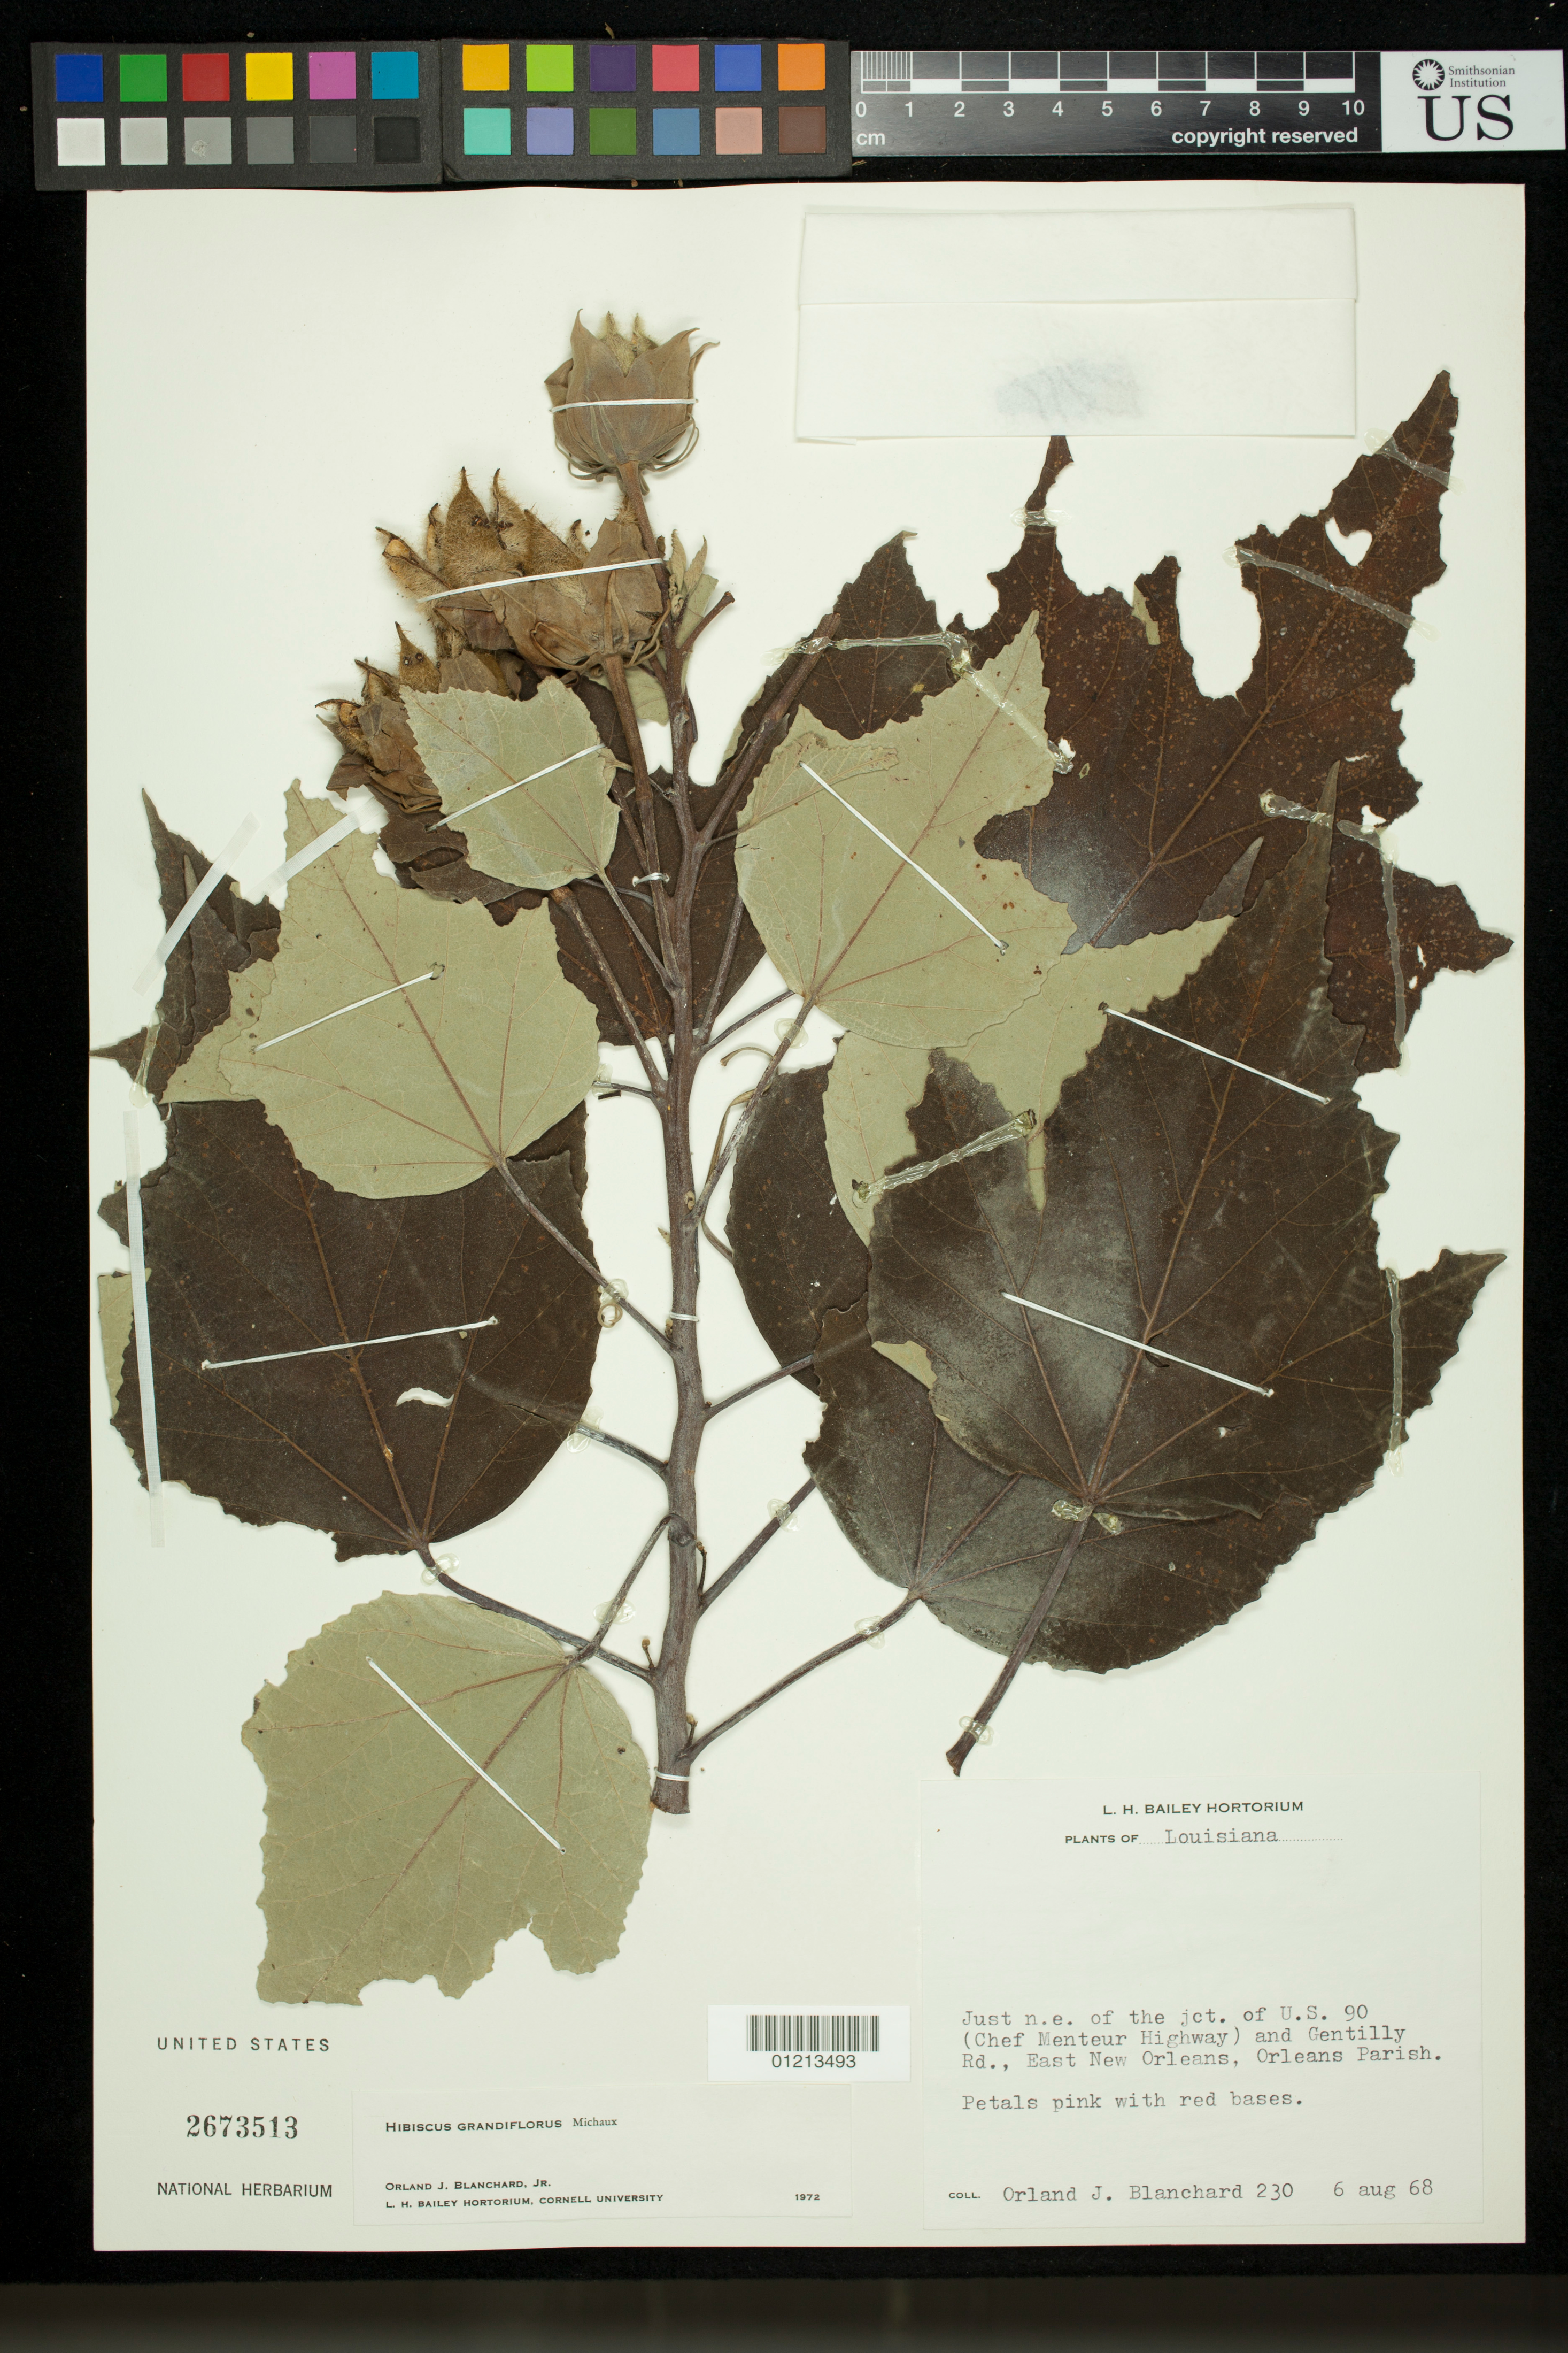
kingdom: Plantae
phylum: Tracheophyta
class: Magnoliopsida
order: Malvales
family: Malvaceae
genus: Hibiscus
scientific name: Hibiscus grandiflorus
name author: Michx.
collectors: O. J. Blanchard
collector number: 230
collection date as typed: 08 Jun 1968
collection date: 1968-06-08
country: United States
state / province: Louisiana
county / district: Orleans Parish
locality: Just n.e. of the jct. of U.S. 90 (Chef Menteur Highway) and Gentilly Rd., East New Orleans, Orleans Parish.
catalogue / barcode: US 2673513